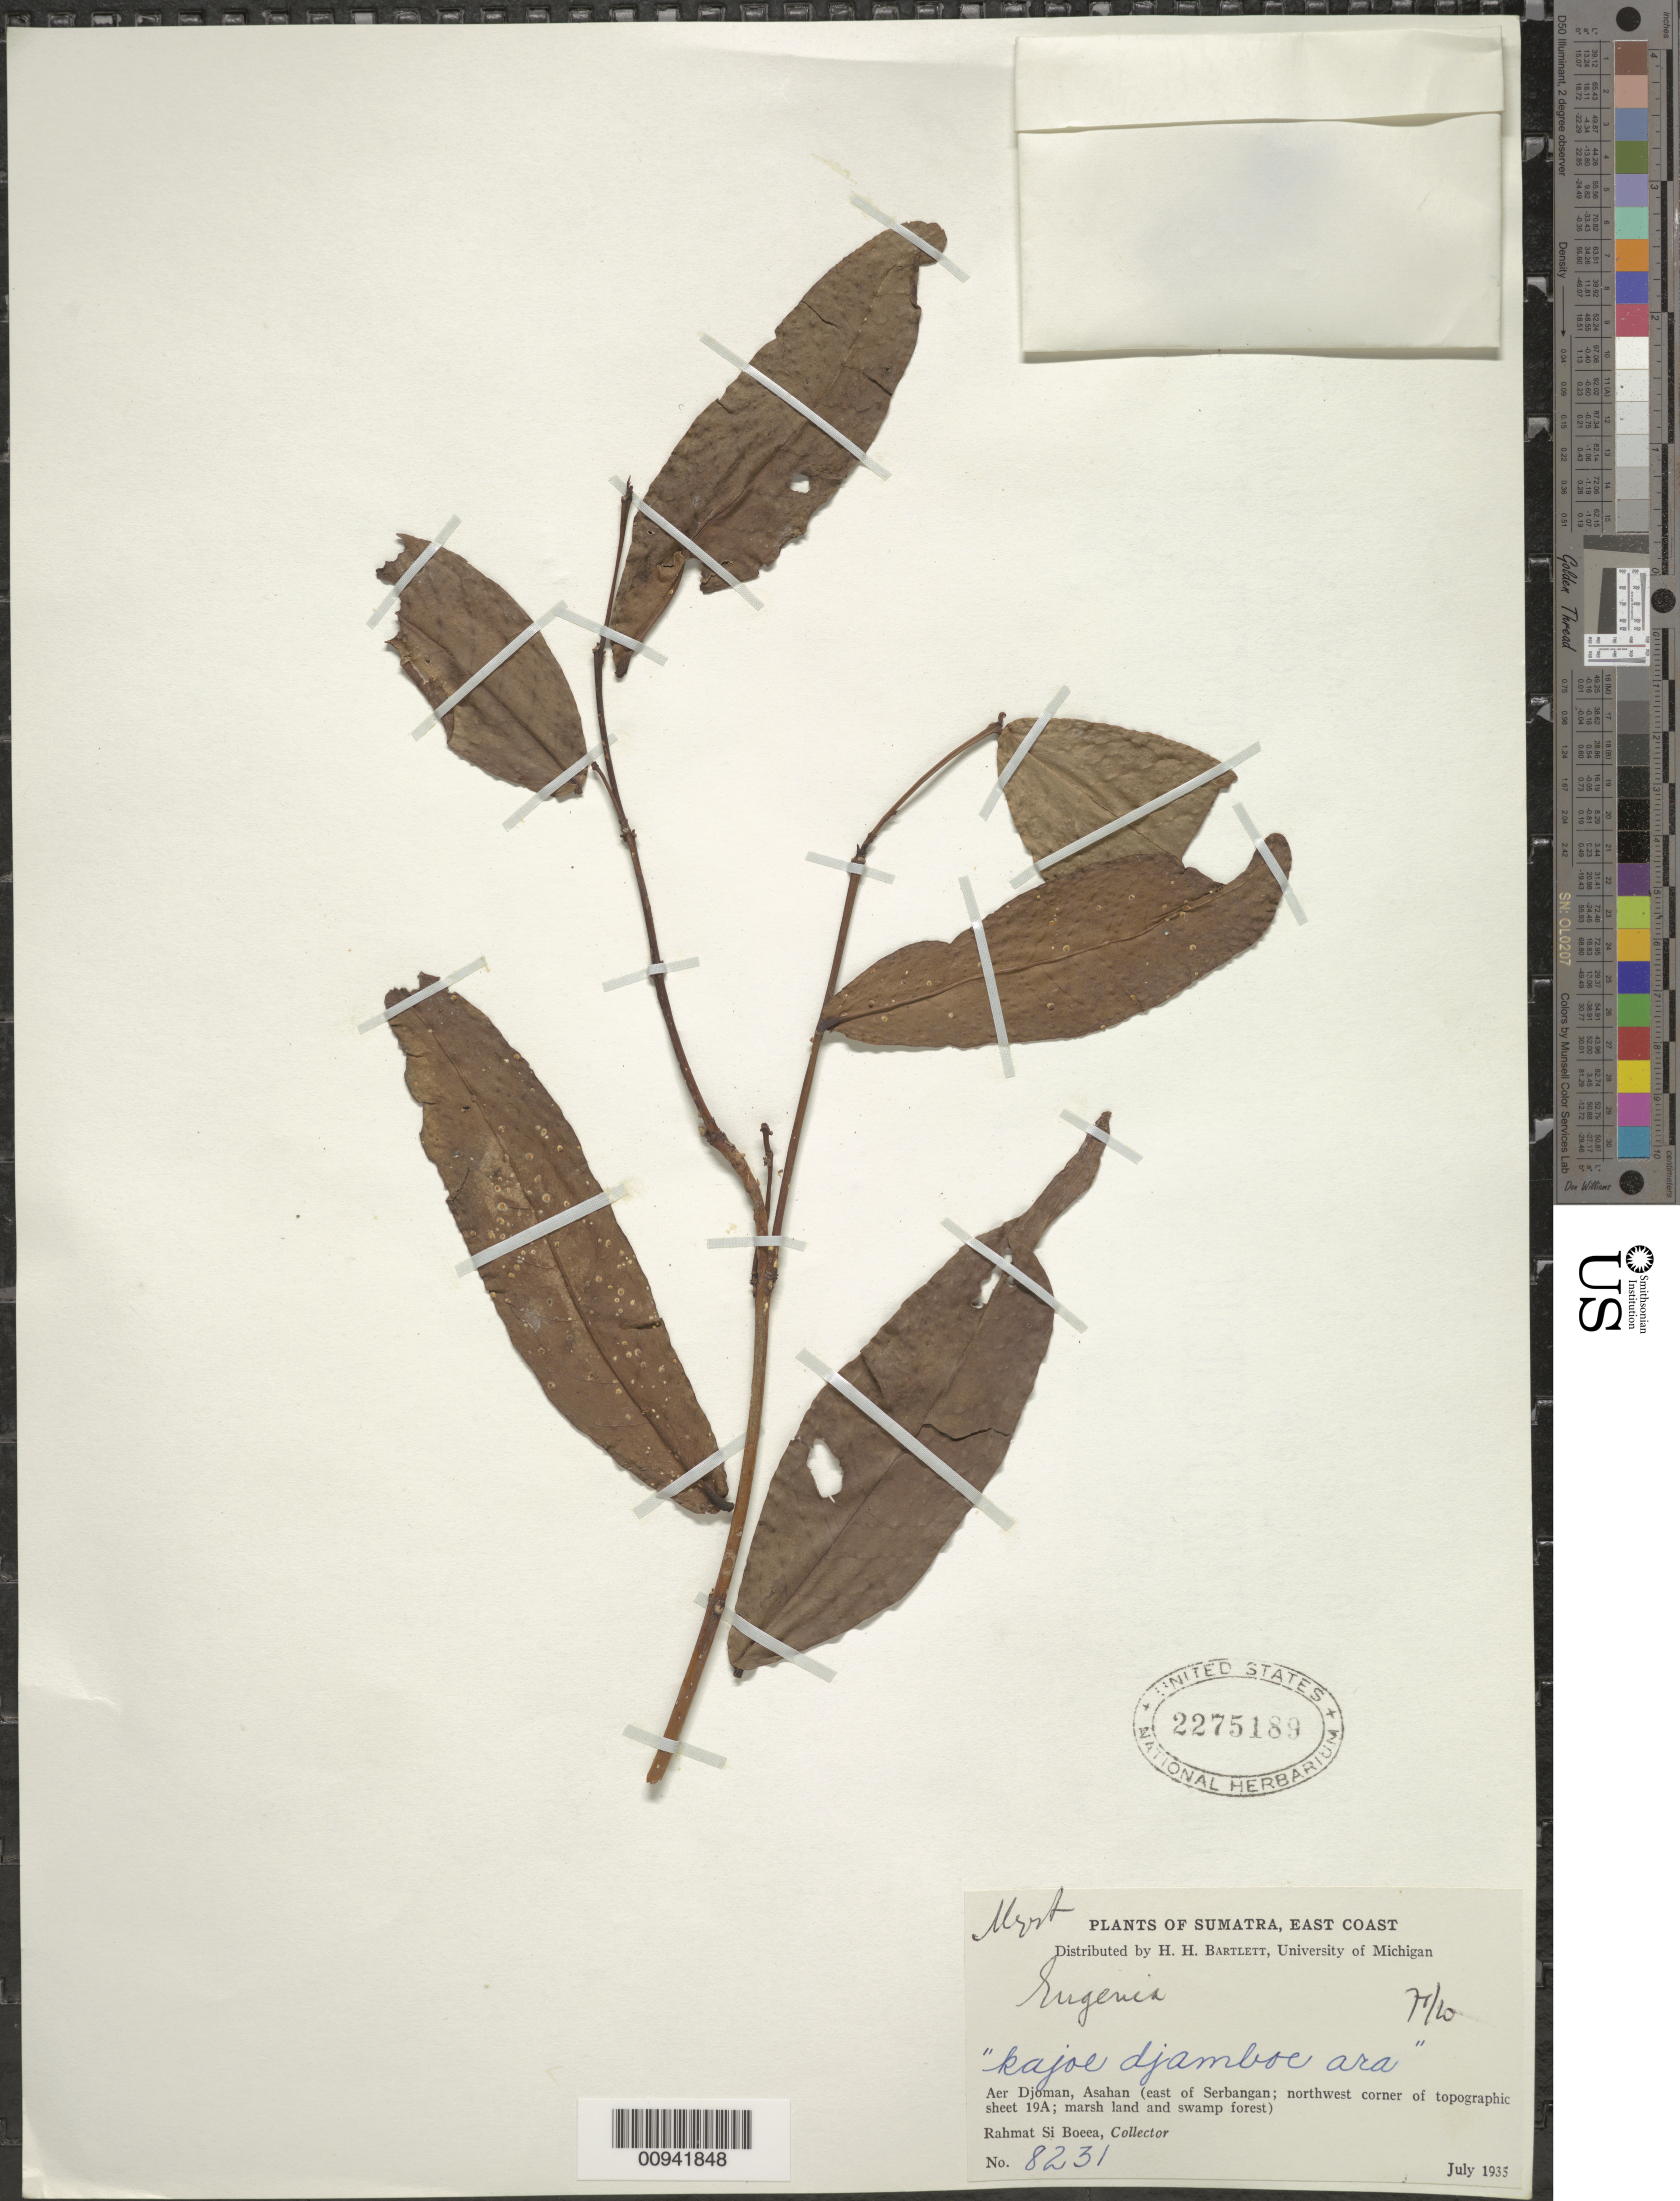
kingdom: Plantae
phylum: Tracheophyta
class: Magnoliopsida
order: Myrtales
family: Myrtaceae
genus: Eugenia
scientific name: Eugenia sp.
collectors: Rahmat Si Boeea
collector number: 8231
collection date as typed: Jul 1935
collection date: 1935-07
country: Indonesia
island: Sumatra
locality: East Coast; Aer Djoman, Asahan (east of Serbangan; northwest corner of topographic sheet 19A)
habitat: marsh land and swamp forest.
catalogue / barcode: US 2275189